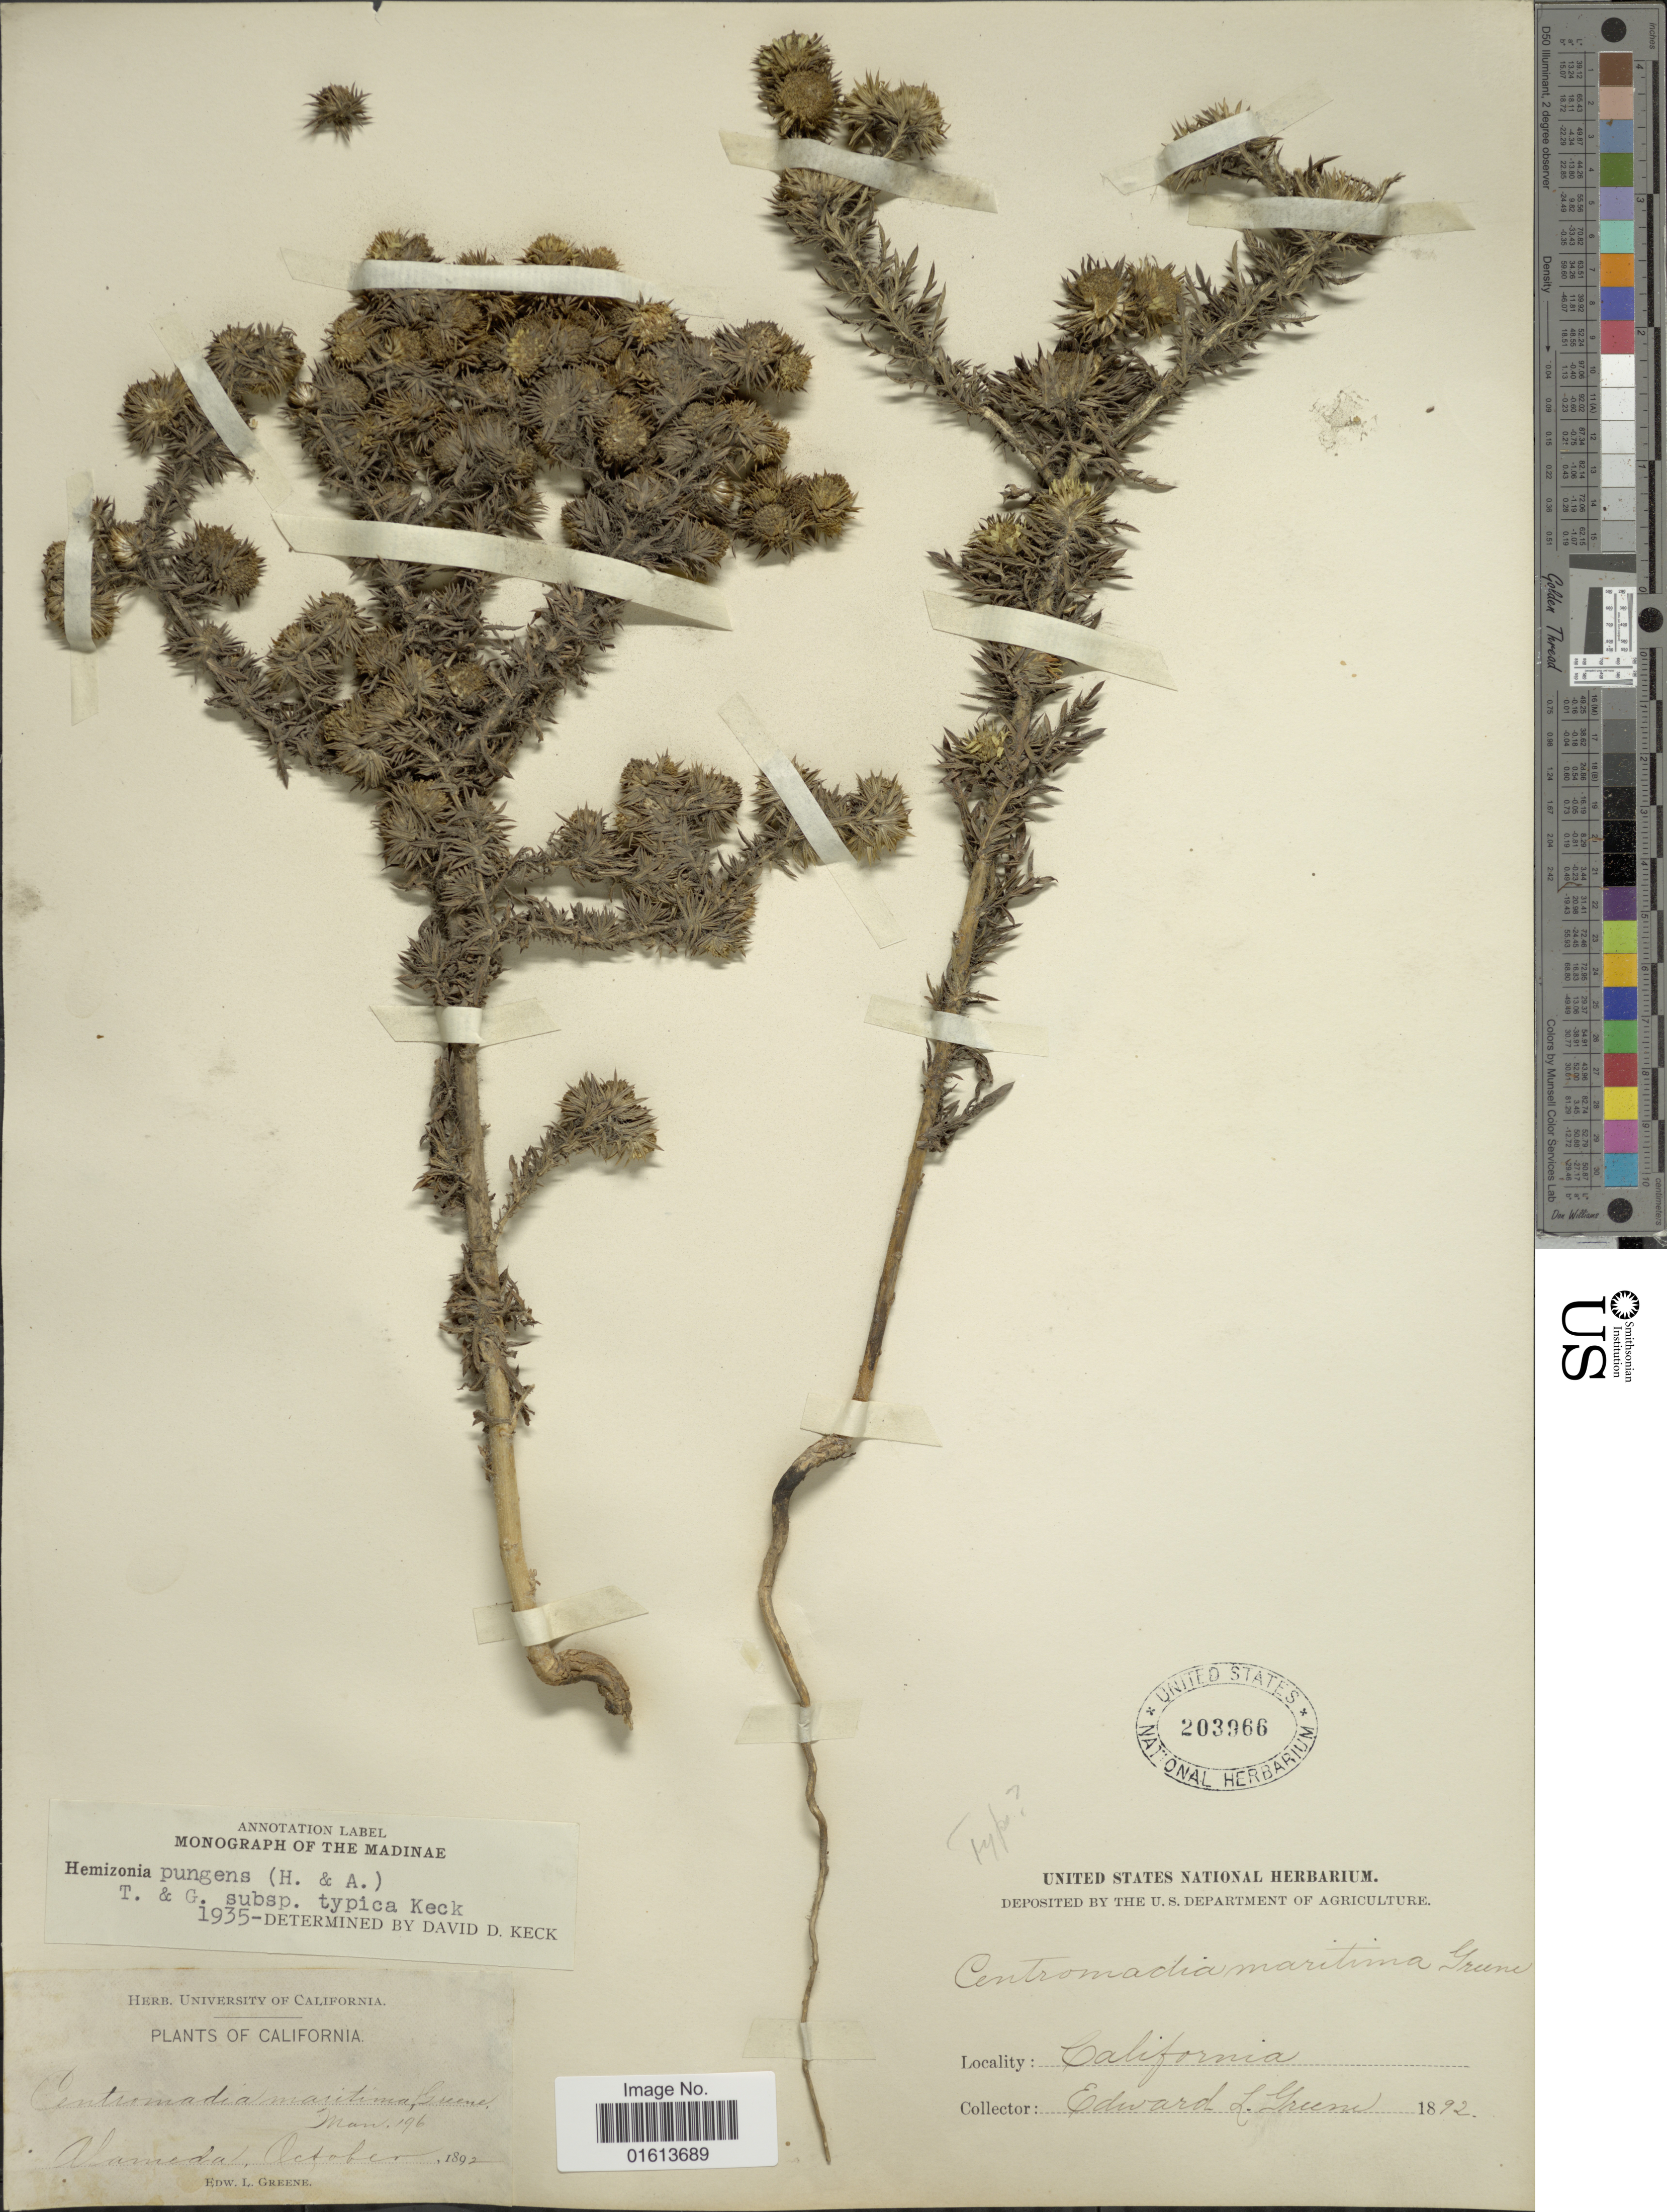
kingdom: Plantae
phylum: Tracheophyta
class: Magnoliopsida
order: Asterales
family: Asteraceae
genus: Centromadia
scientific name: Centromadia pungens subsp. pungens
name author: Hook. & Arn.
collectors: E. L. Greene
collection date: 1892-10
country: United States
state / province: California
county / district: Alameda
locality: California, Alameda.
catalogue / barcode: US 203966